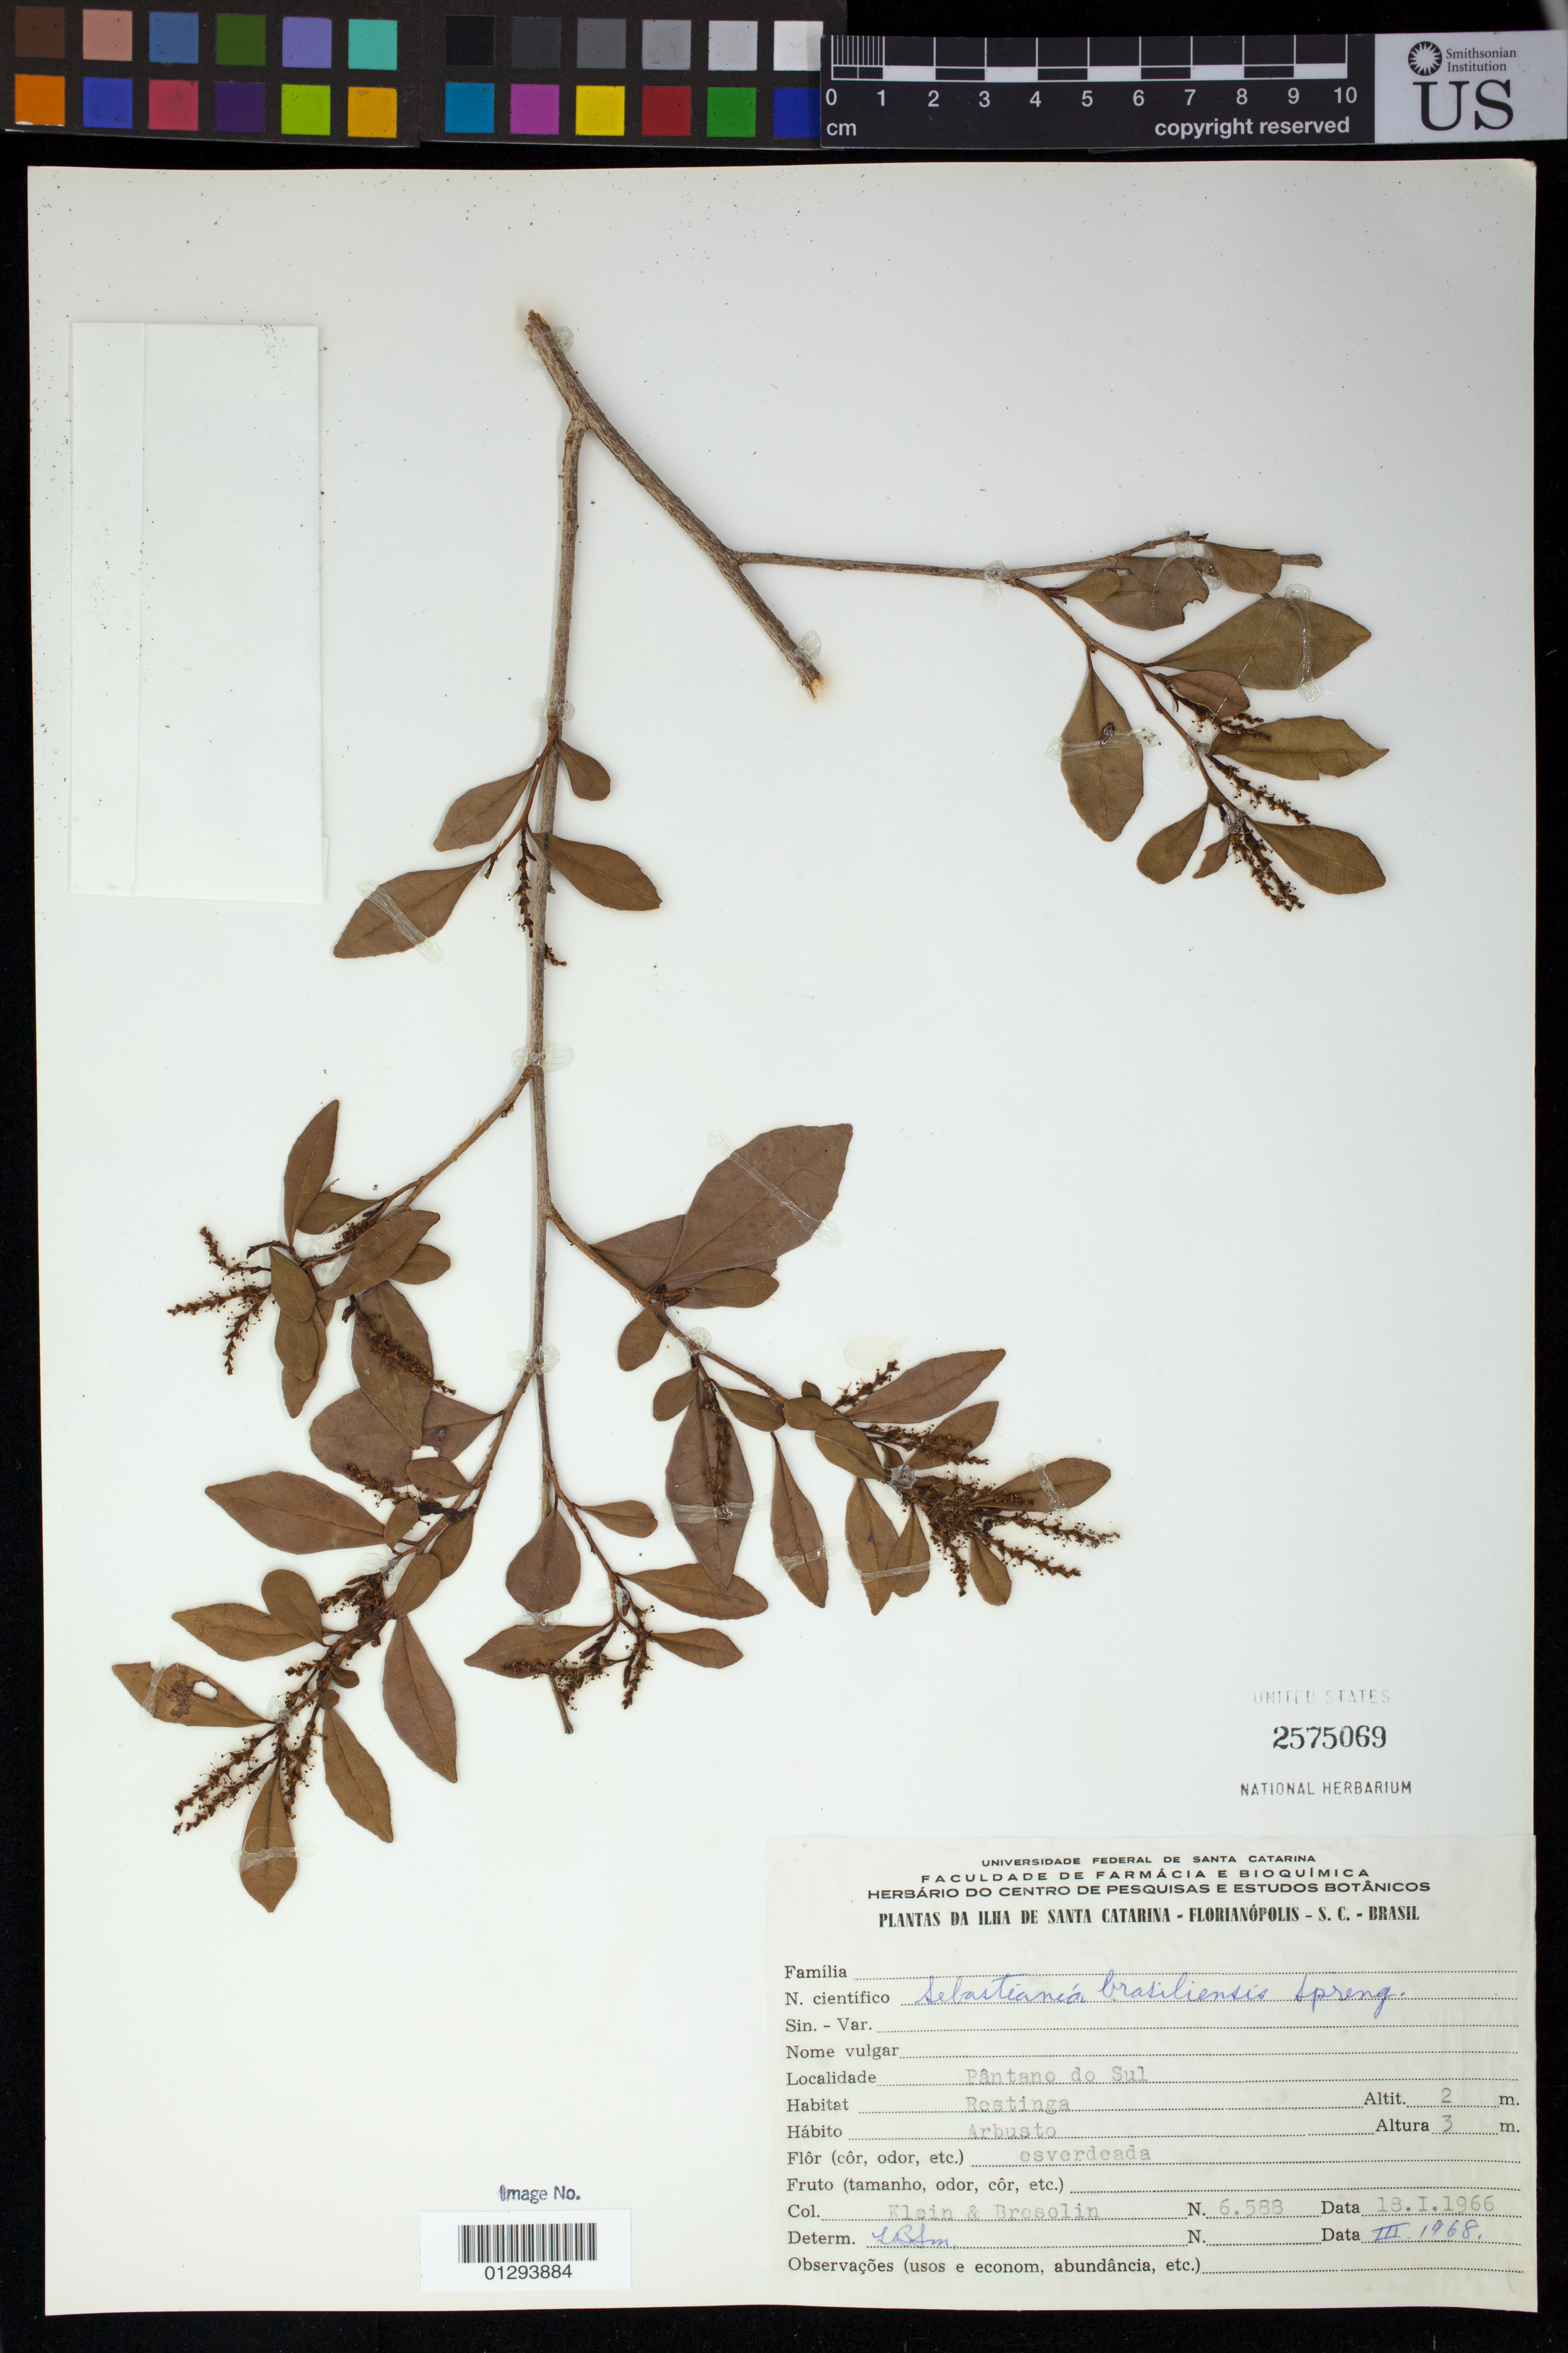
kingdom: Plantae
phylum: Tracheophyta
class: Magnoliopsida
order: Malpighiales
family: Euphorbiaceae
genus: Sebastiania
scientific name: Sebastiania brasiliensis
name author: Spreng.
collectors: R. M. Klein & -- Bresolin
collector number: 6588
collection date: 1966-01-18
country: Brazil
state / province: Santa Catarina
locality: Pântano do Sul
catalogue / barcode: US 2575069